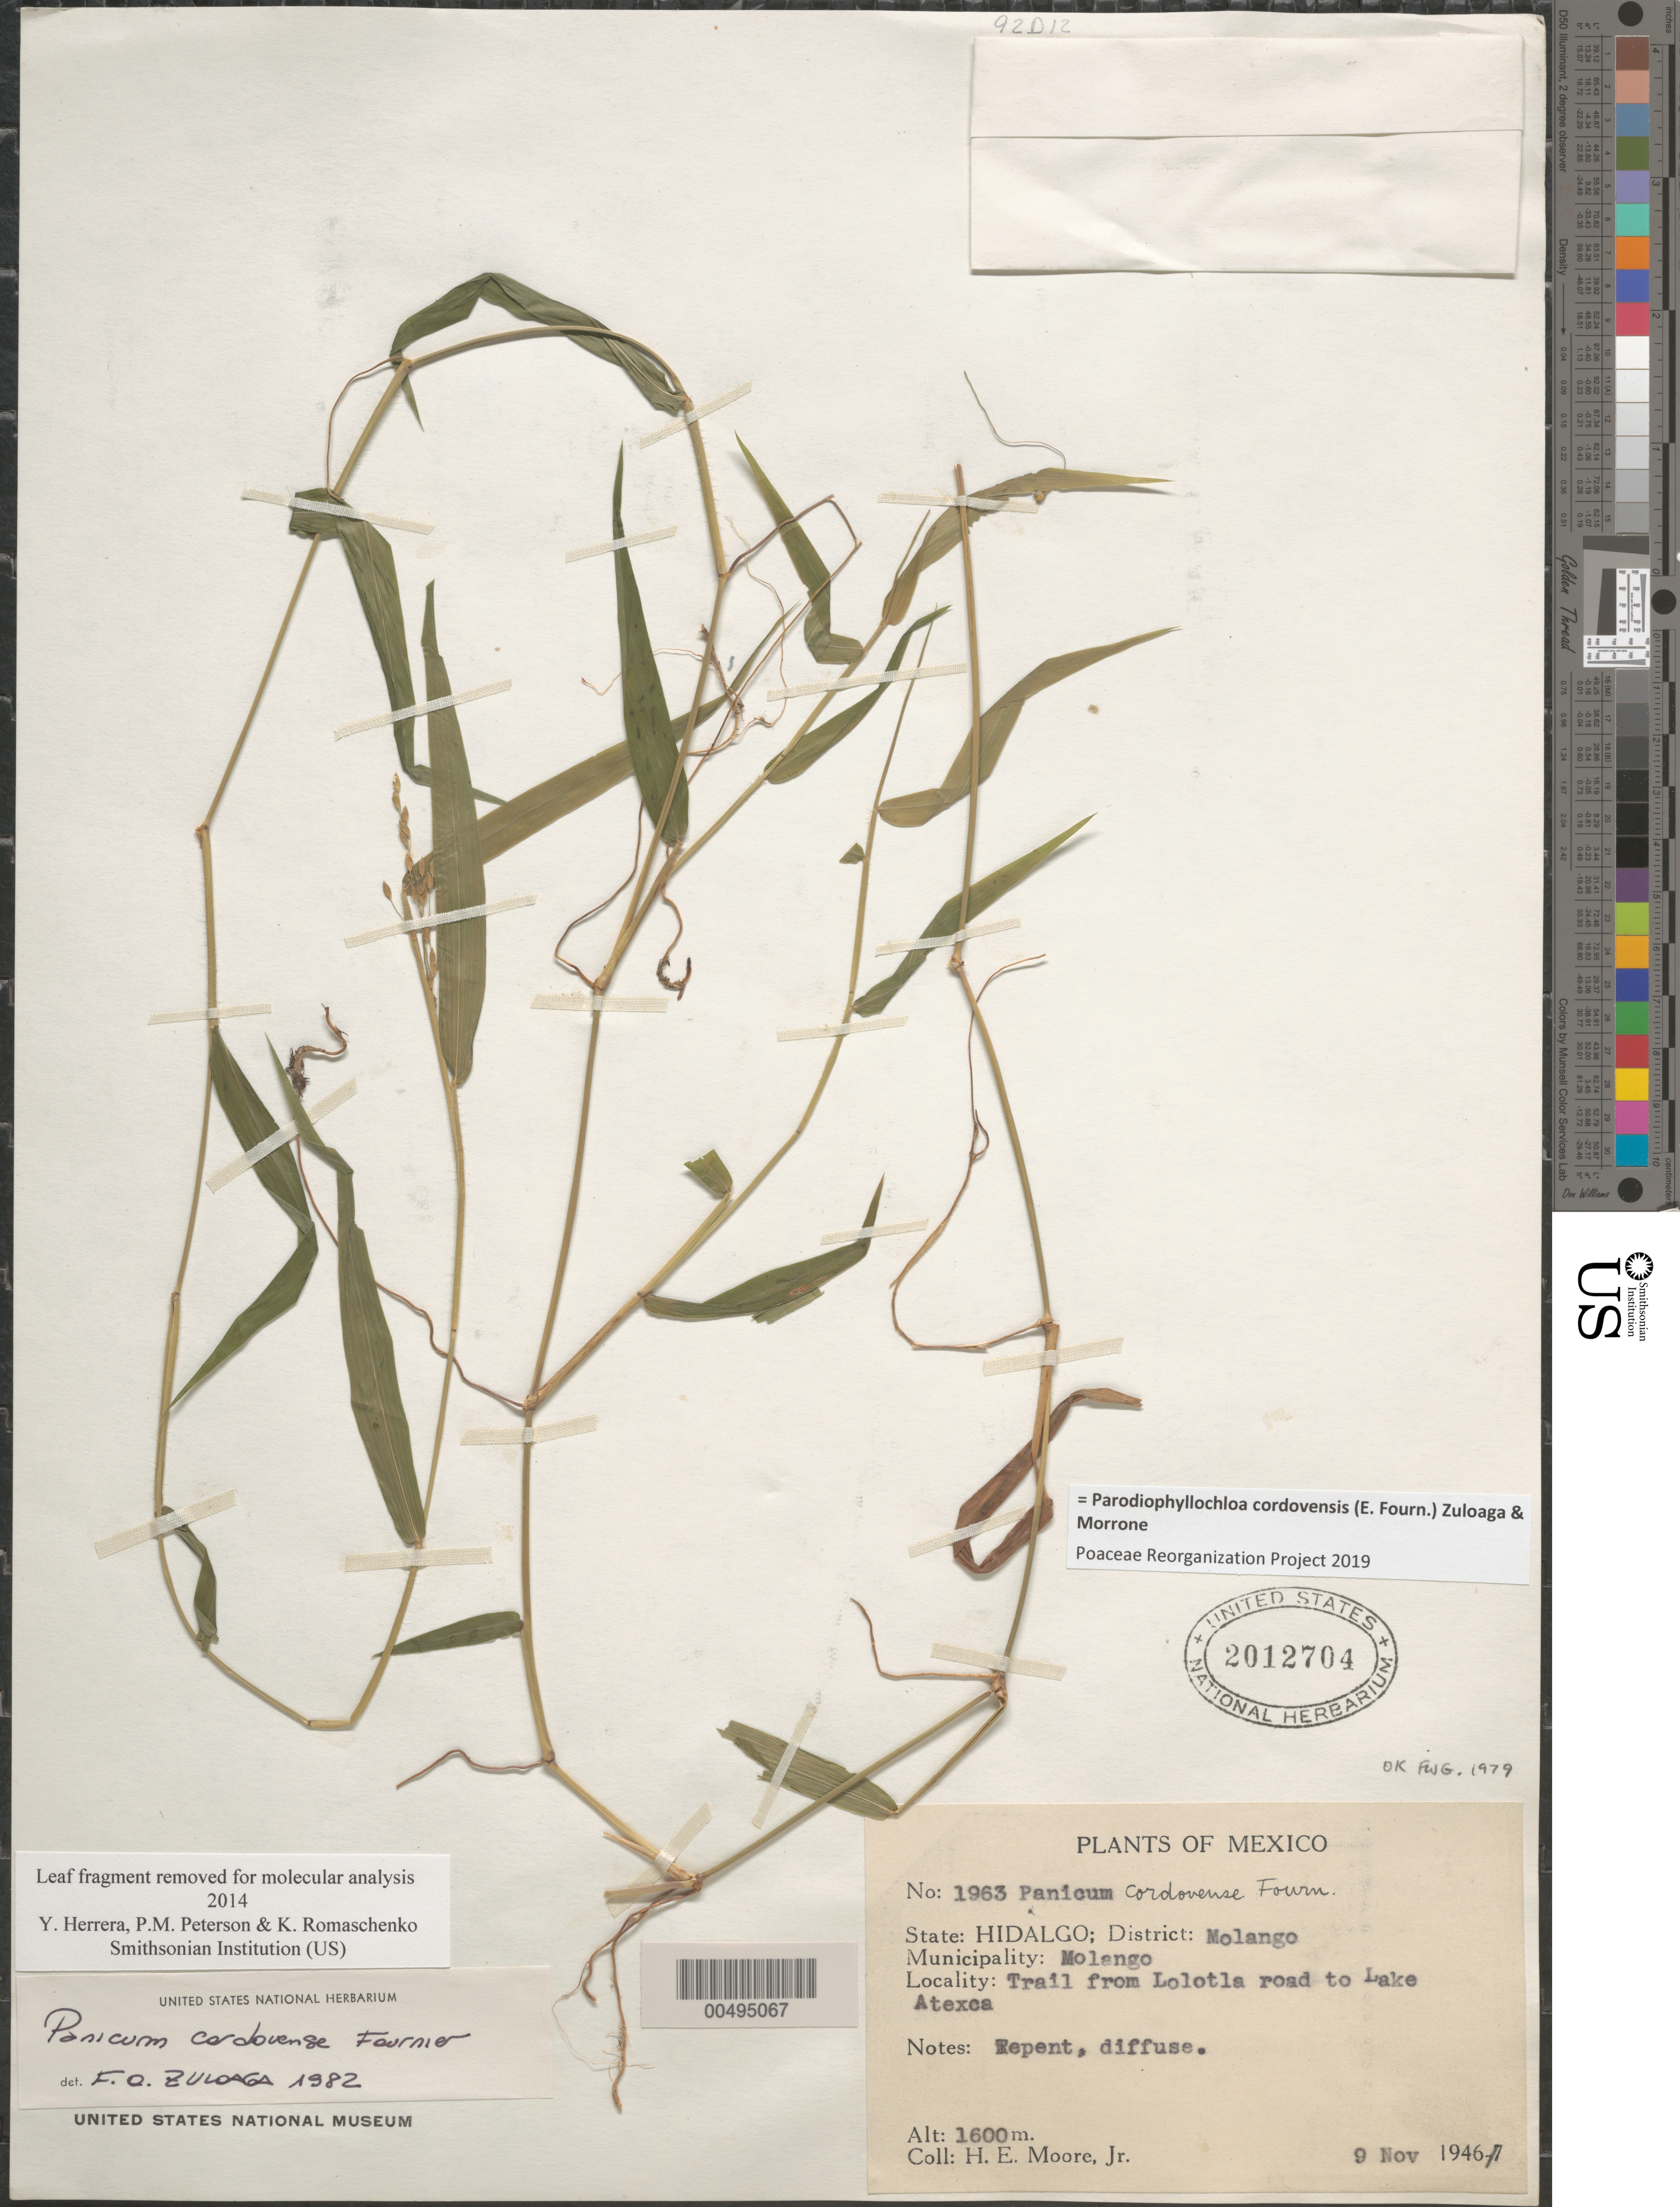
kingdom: Plantae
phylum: Tracheophyta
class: Liliopsida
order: Poales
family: Poaceae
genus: Parodiophyllochloa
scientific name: Parodiophyllochloa cordovensis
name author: (E. Fourn.) Zuloaga & Morrone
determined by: Poaceae Reorganization Project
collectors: H. E. Moore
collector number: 1963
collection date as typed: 9 Nov 1946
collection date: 1946-11-09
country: Mexico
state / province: Hidalgo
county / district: Molango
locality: Dist: Molango, trail from Lolotla rd to Lake Atexea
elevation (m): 1600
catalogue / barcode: US 2012704